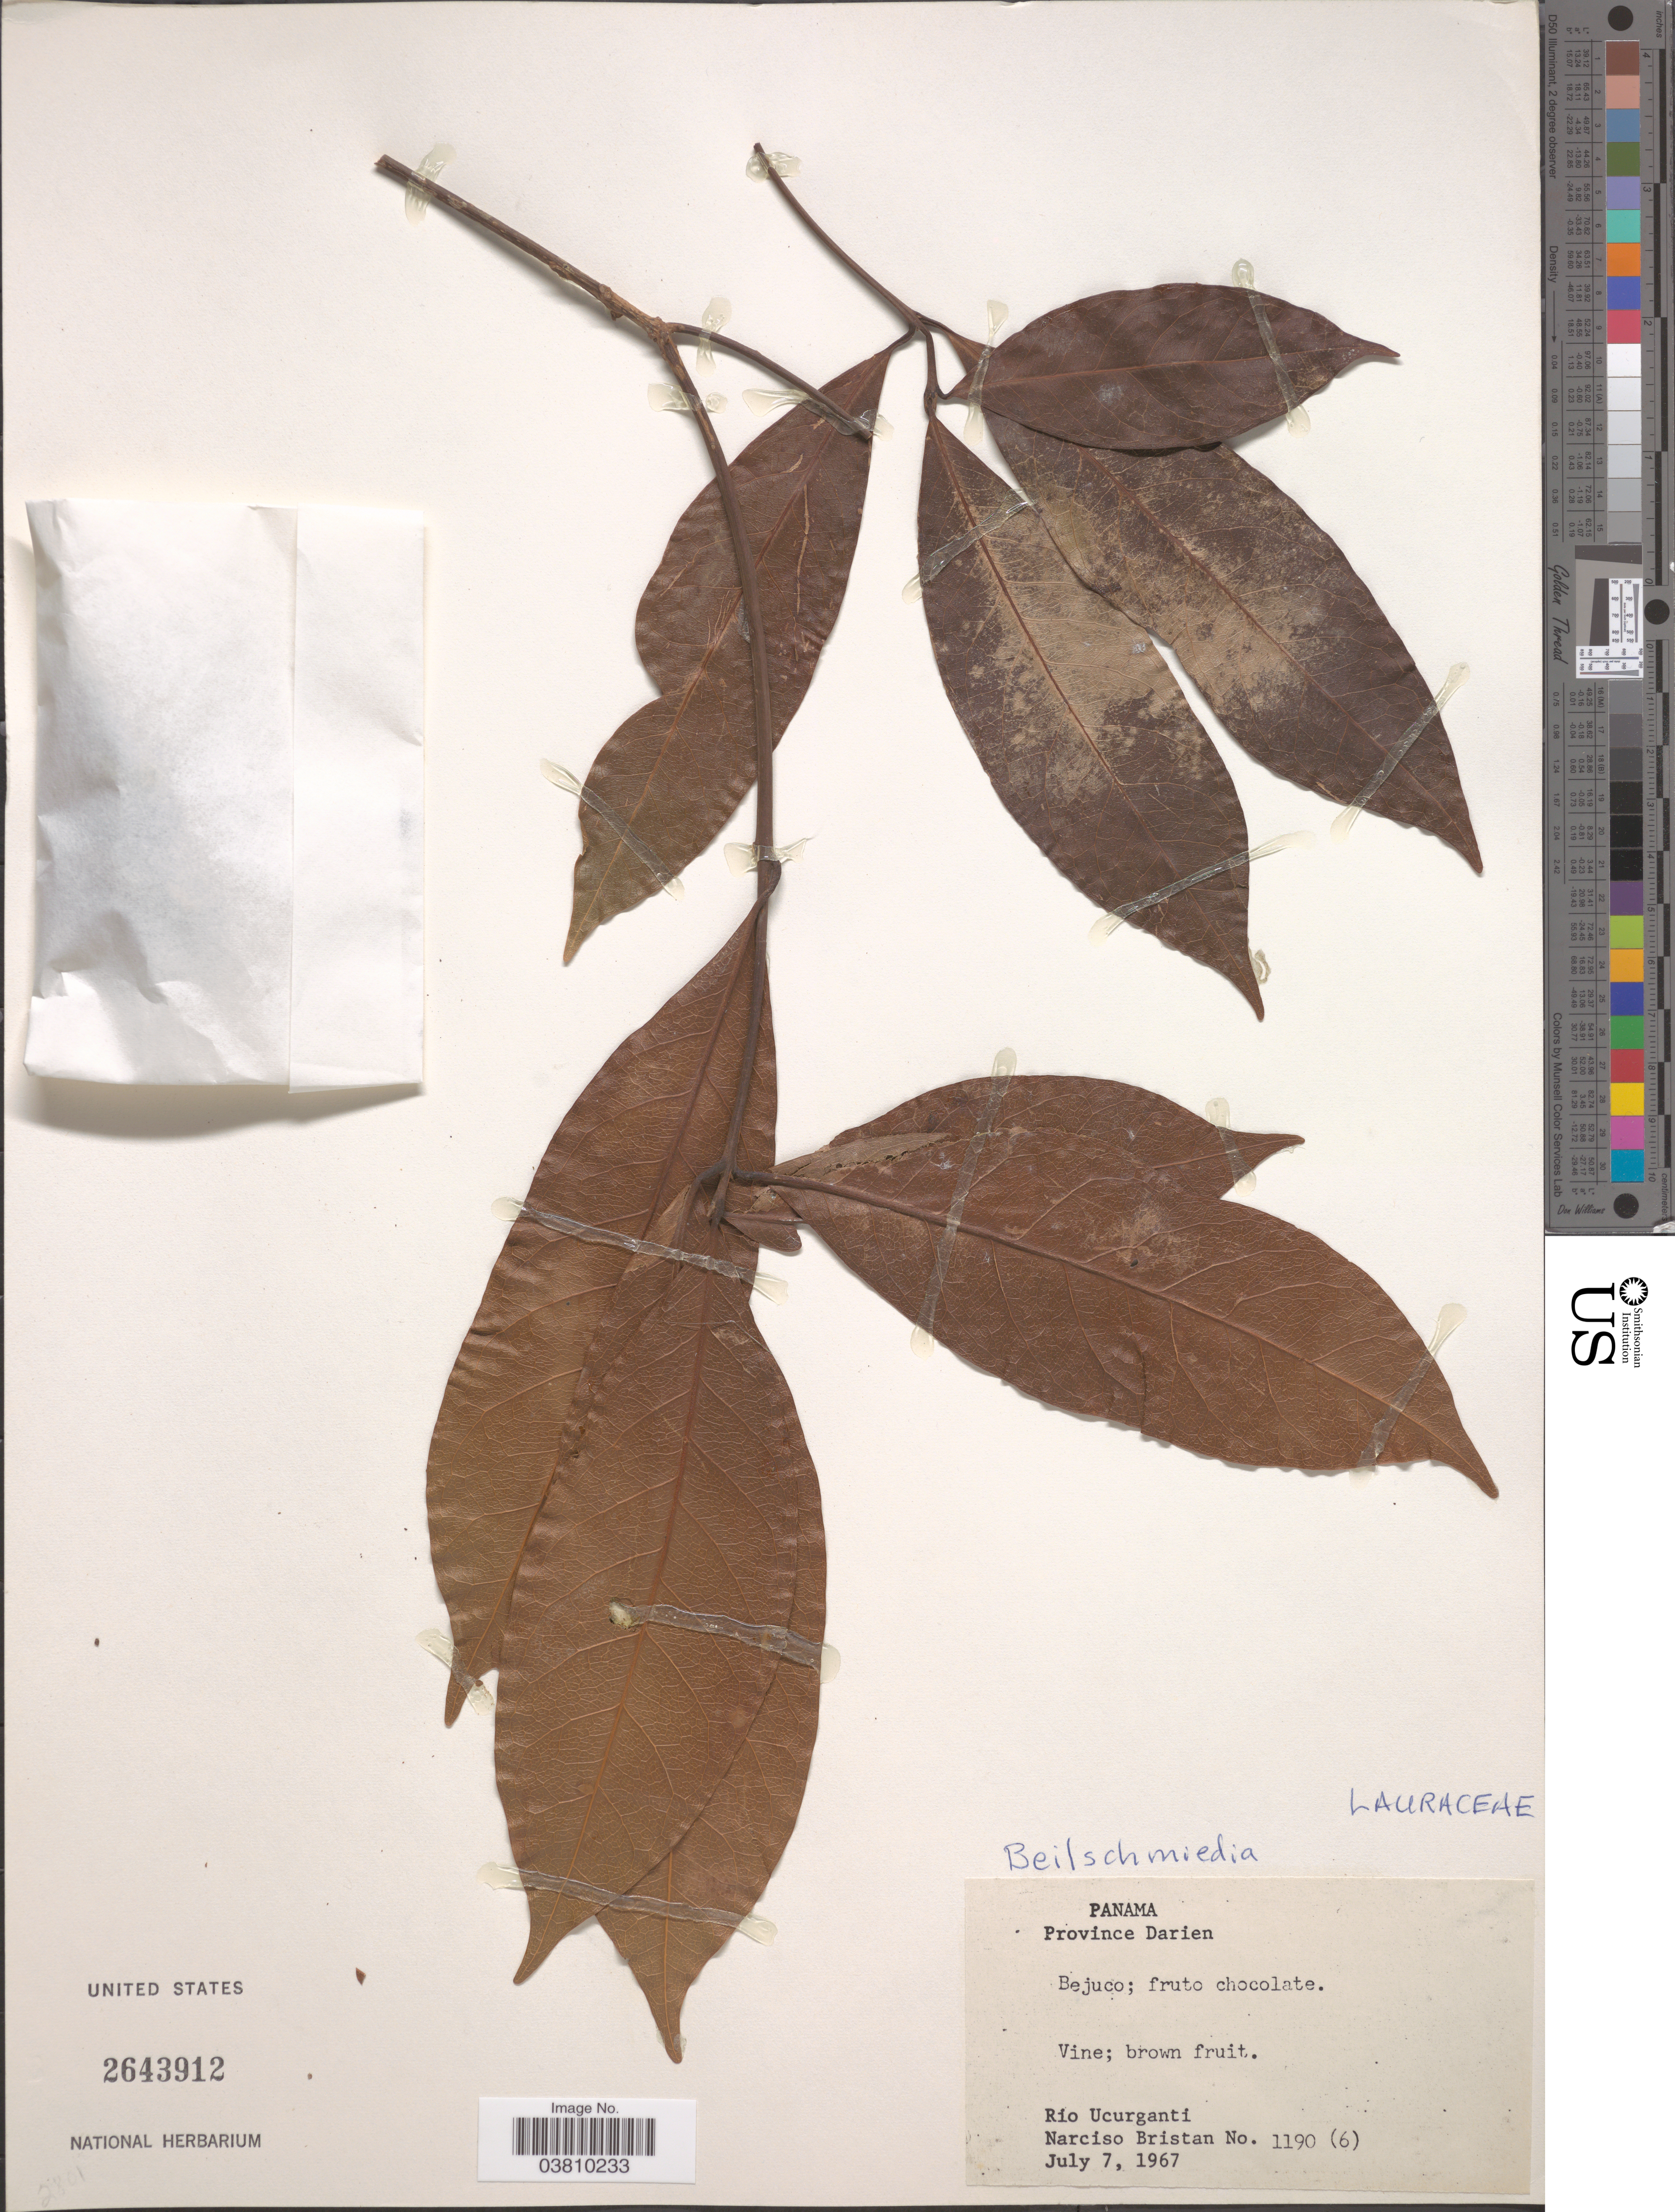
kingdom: Plantae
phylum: Tracheophyta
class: Magnoliopsida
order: Laurales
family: Lauraceae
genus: Beilschmiedia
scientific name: Beilschmiedia sp.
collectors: N. Bristan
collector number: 1190 (6)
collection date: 1967-07-07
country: Panama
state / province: Darien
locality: Rio Ucurganti.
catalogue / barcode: US 2643912